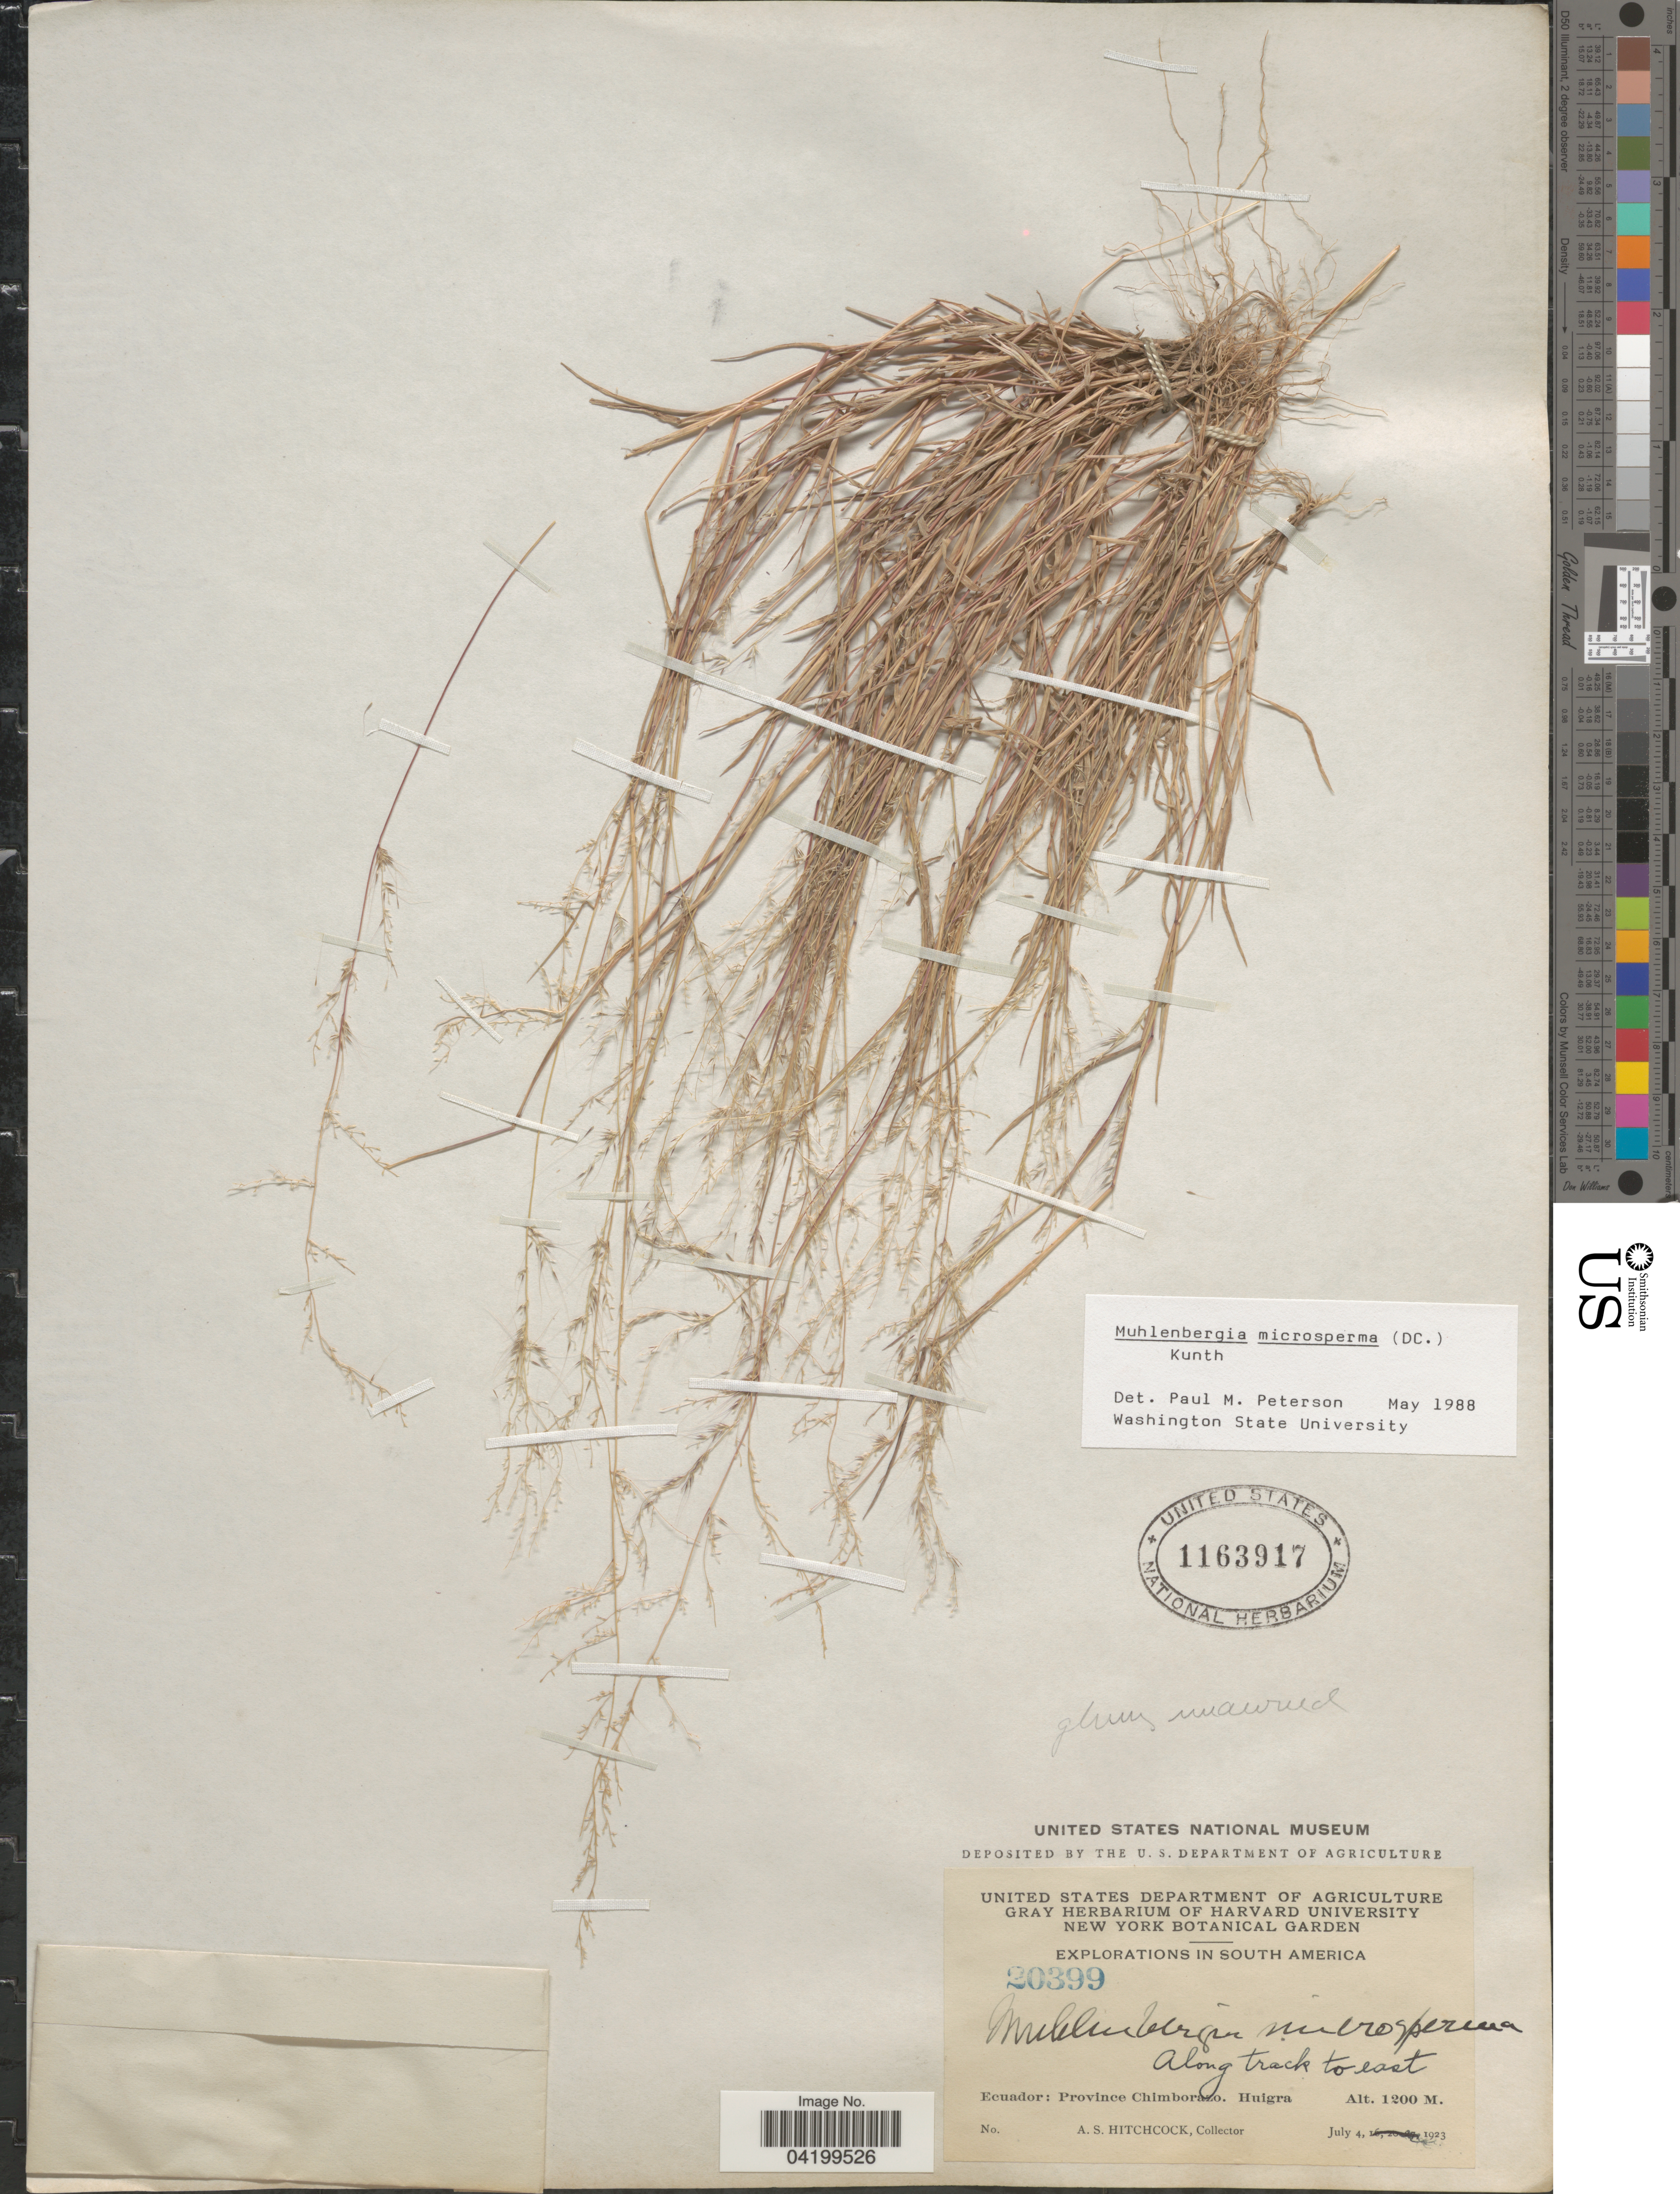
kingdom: Plantae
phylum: Tracheophyta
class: Liliopsida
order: Poales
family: Poaceae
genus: Muhlenbergia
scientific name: Muhlenbergia microsperma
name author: (DC.) Kunth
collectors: A. S. Hitchcock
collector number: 20399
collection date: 1923-07-04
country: Ecuador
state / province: Chimborazo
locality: Explorations in South America. Along track to east. Huigra.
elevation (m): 1200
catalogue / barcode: US 1163917